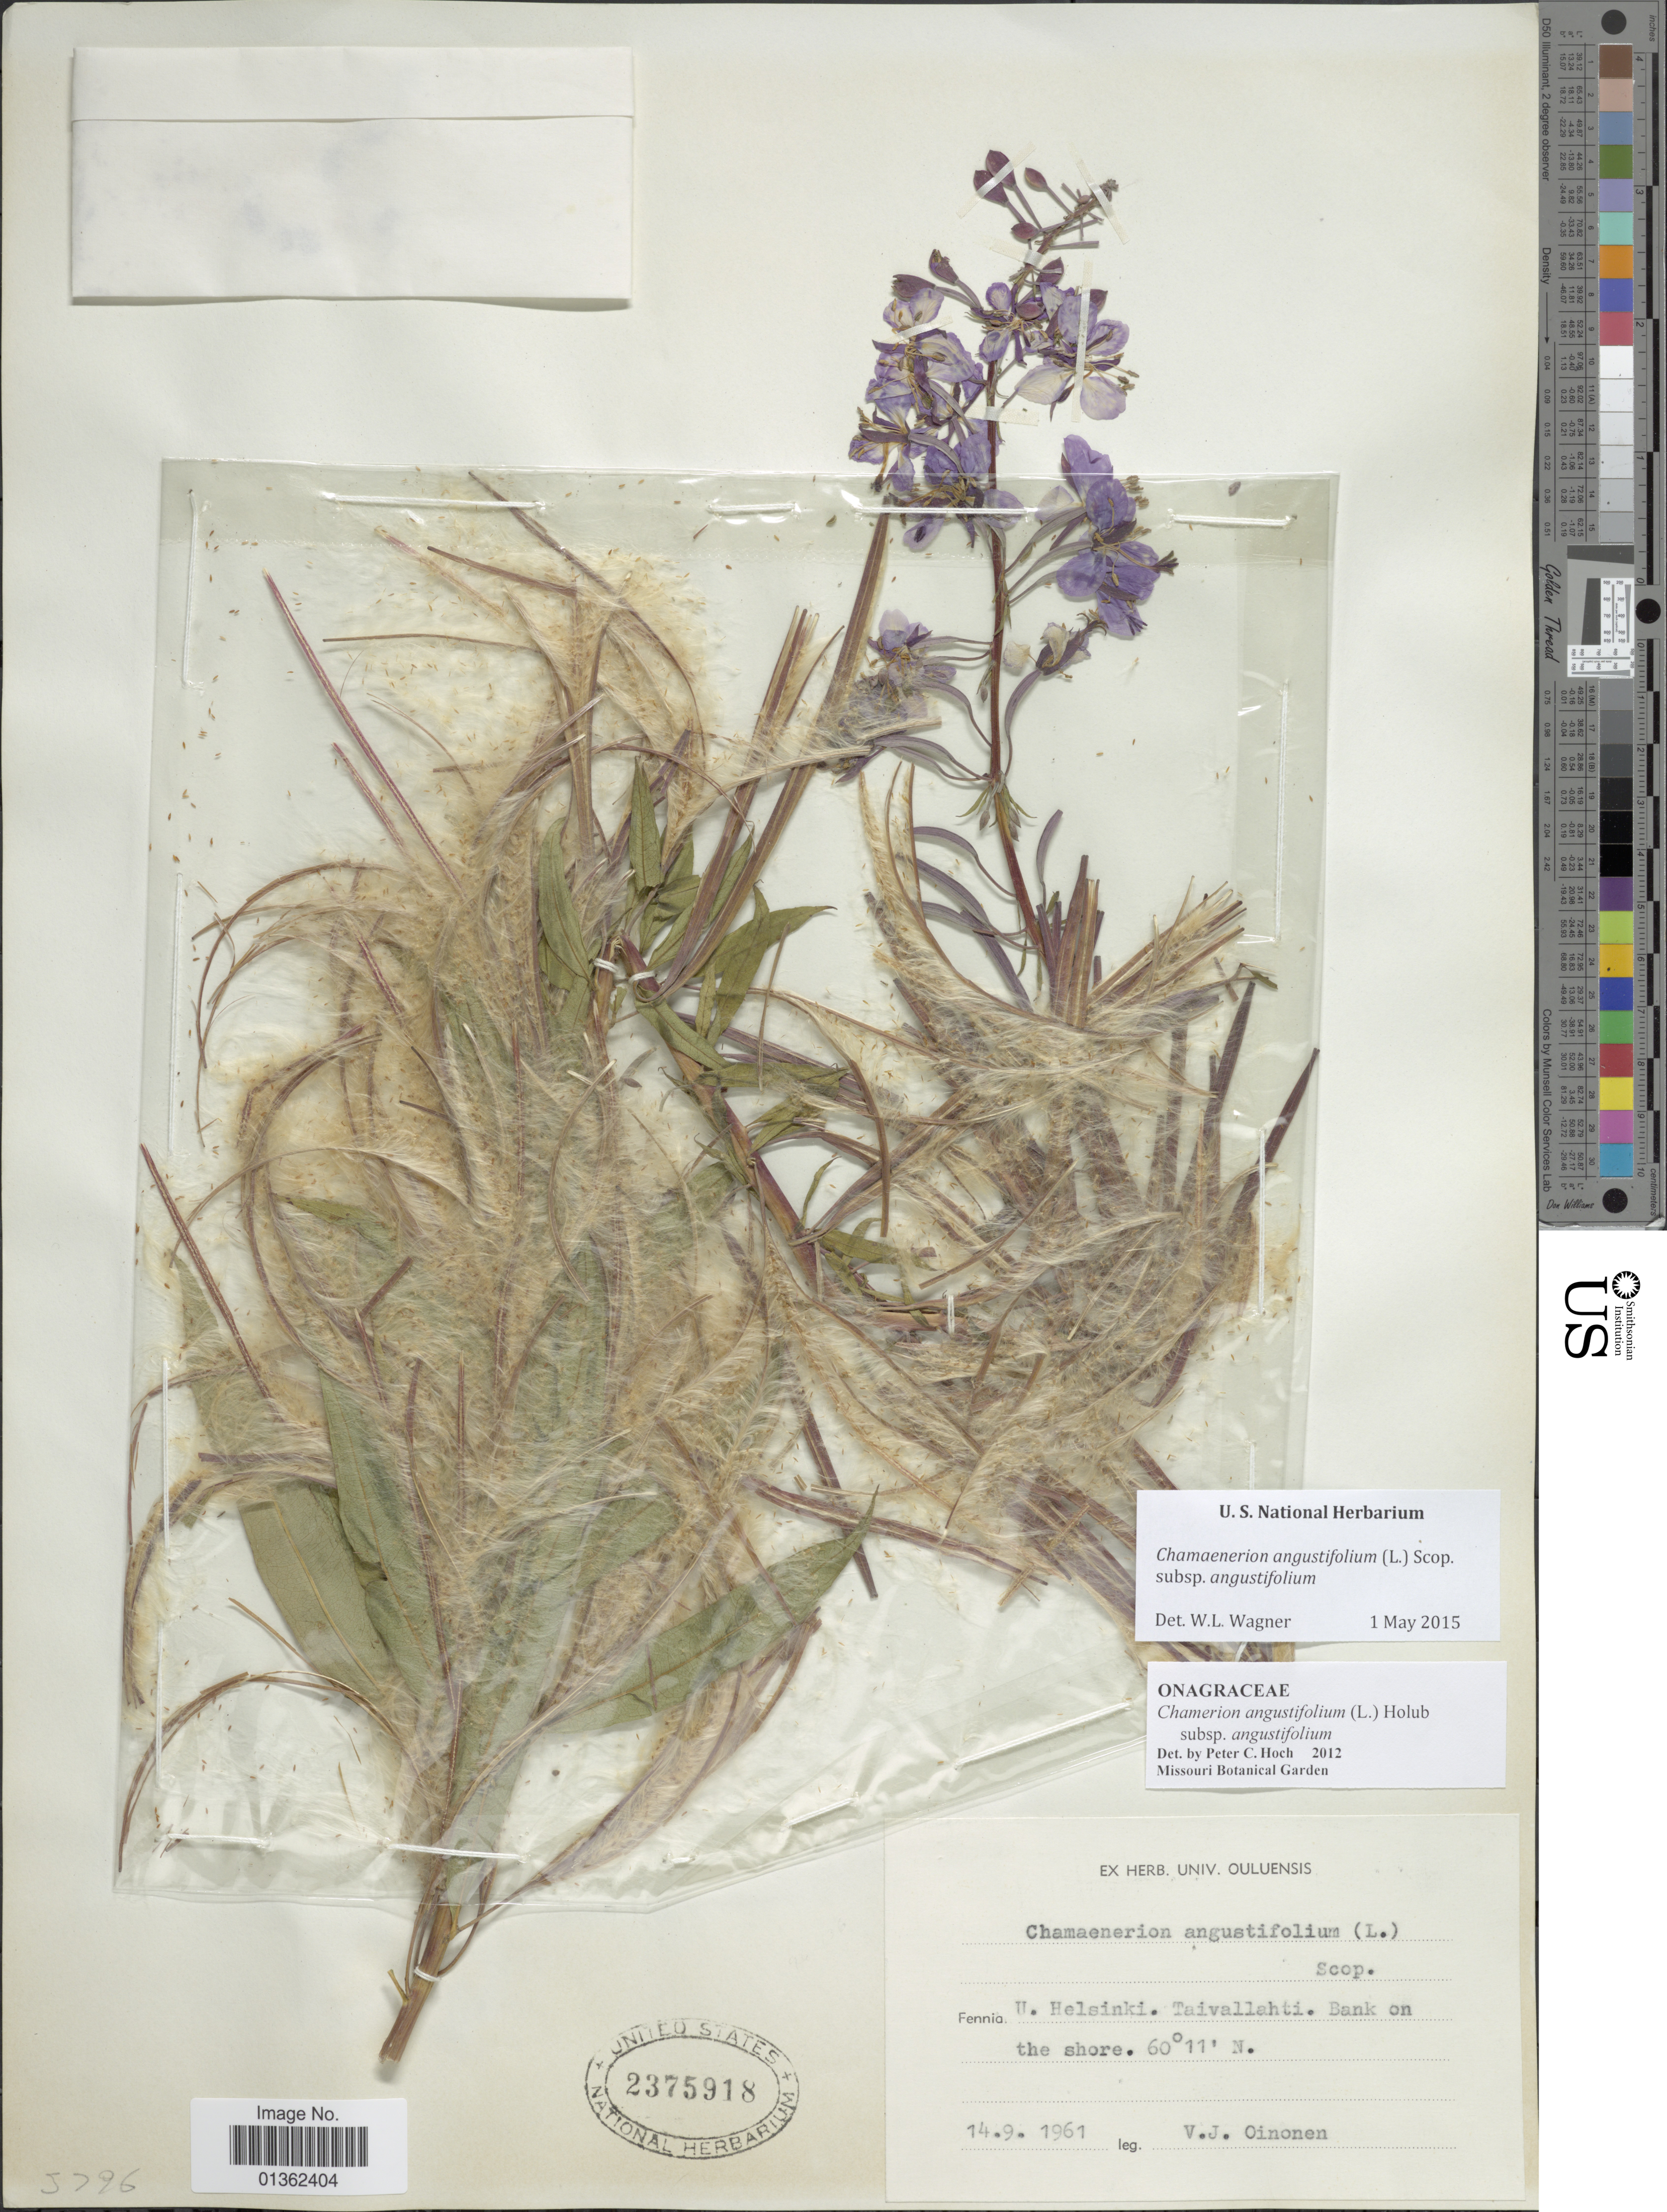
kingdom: Plantae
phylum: Tracheophyta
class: Magnoliopsida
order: Myrtales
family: Onagraceae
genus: Chamaenerion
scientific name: Chamaenerion angustifolium subsp. angustifolium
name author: (L.) Scop.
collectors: V. Oinonen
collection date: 1961-09-14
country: Finland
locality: Fennia, U. Helsinki. Taivallahti.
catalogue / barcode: US 2375918